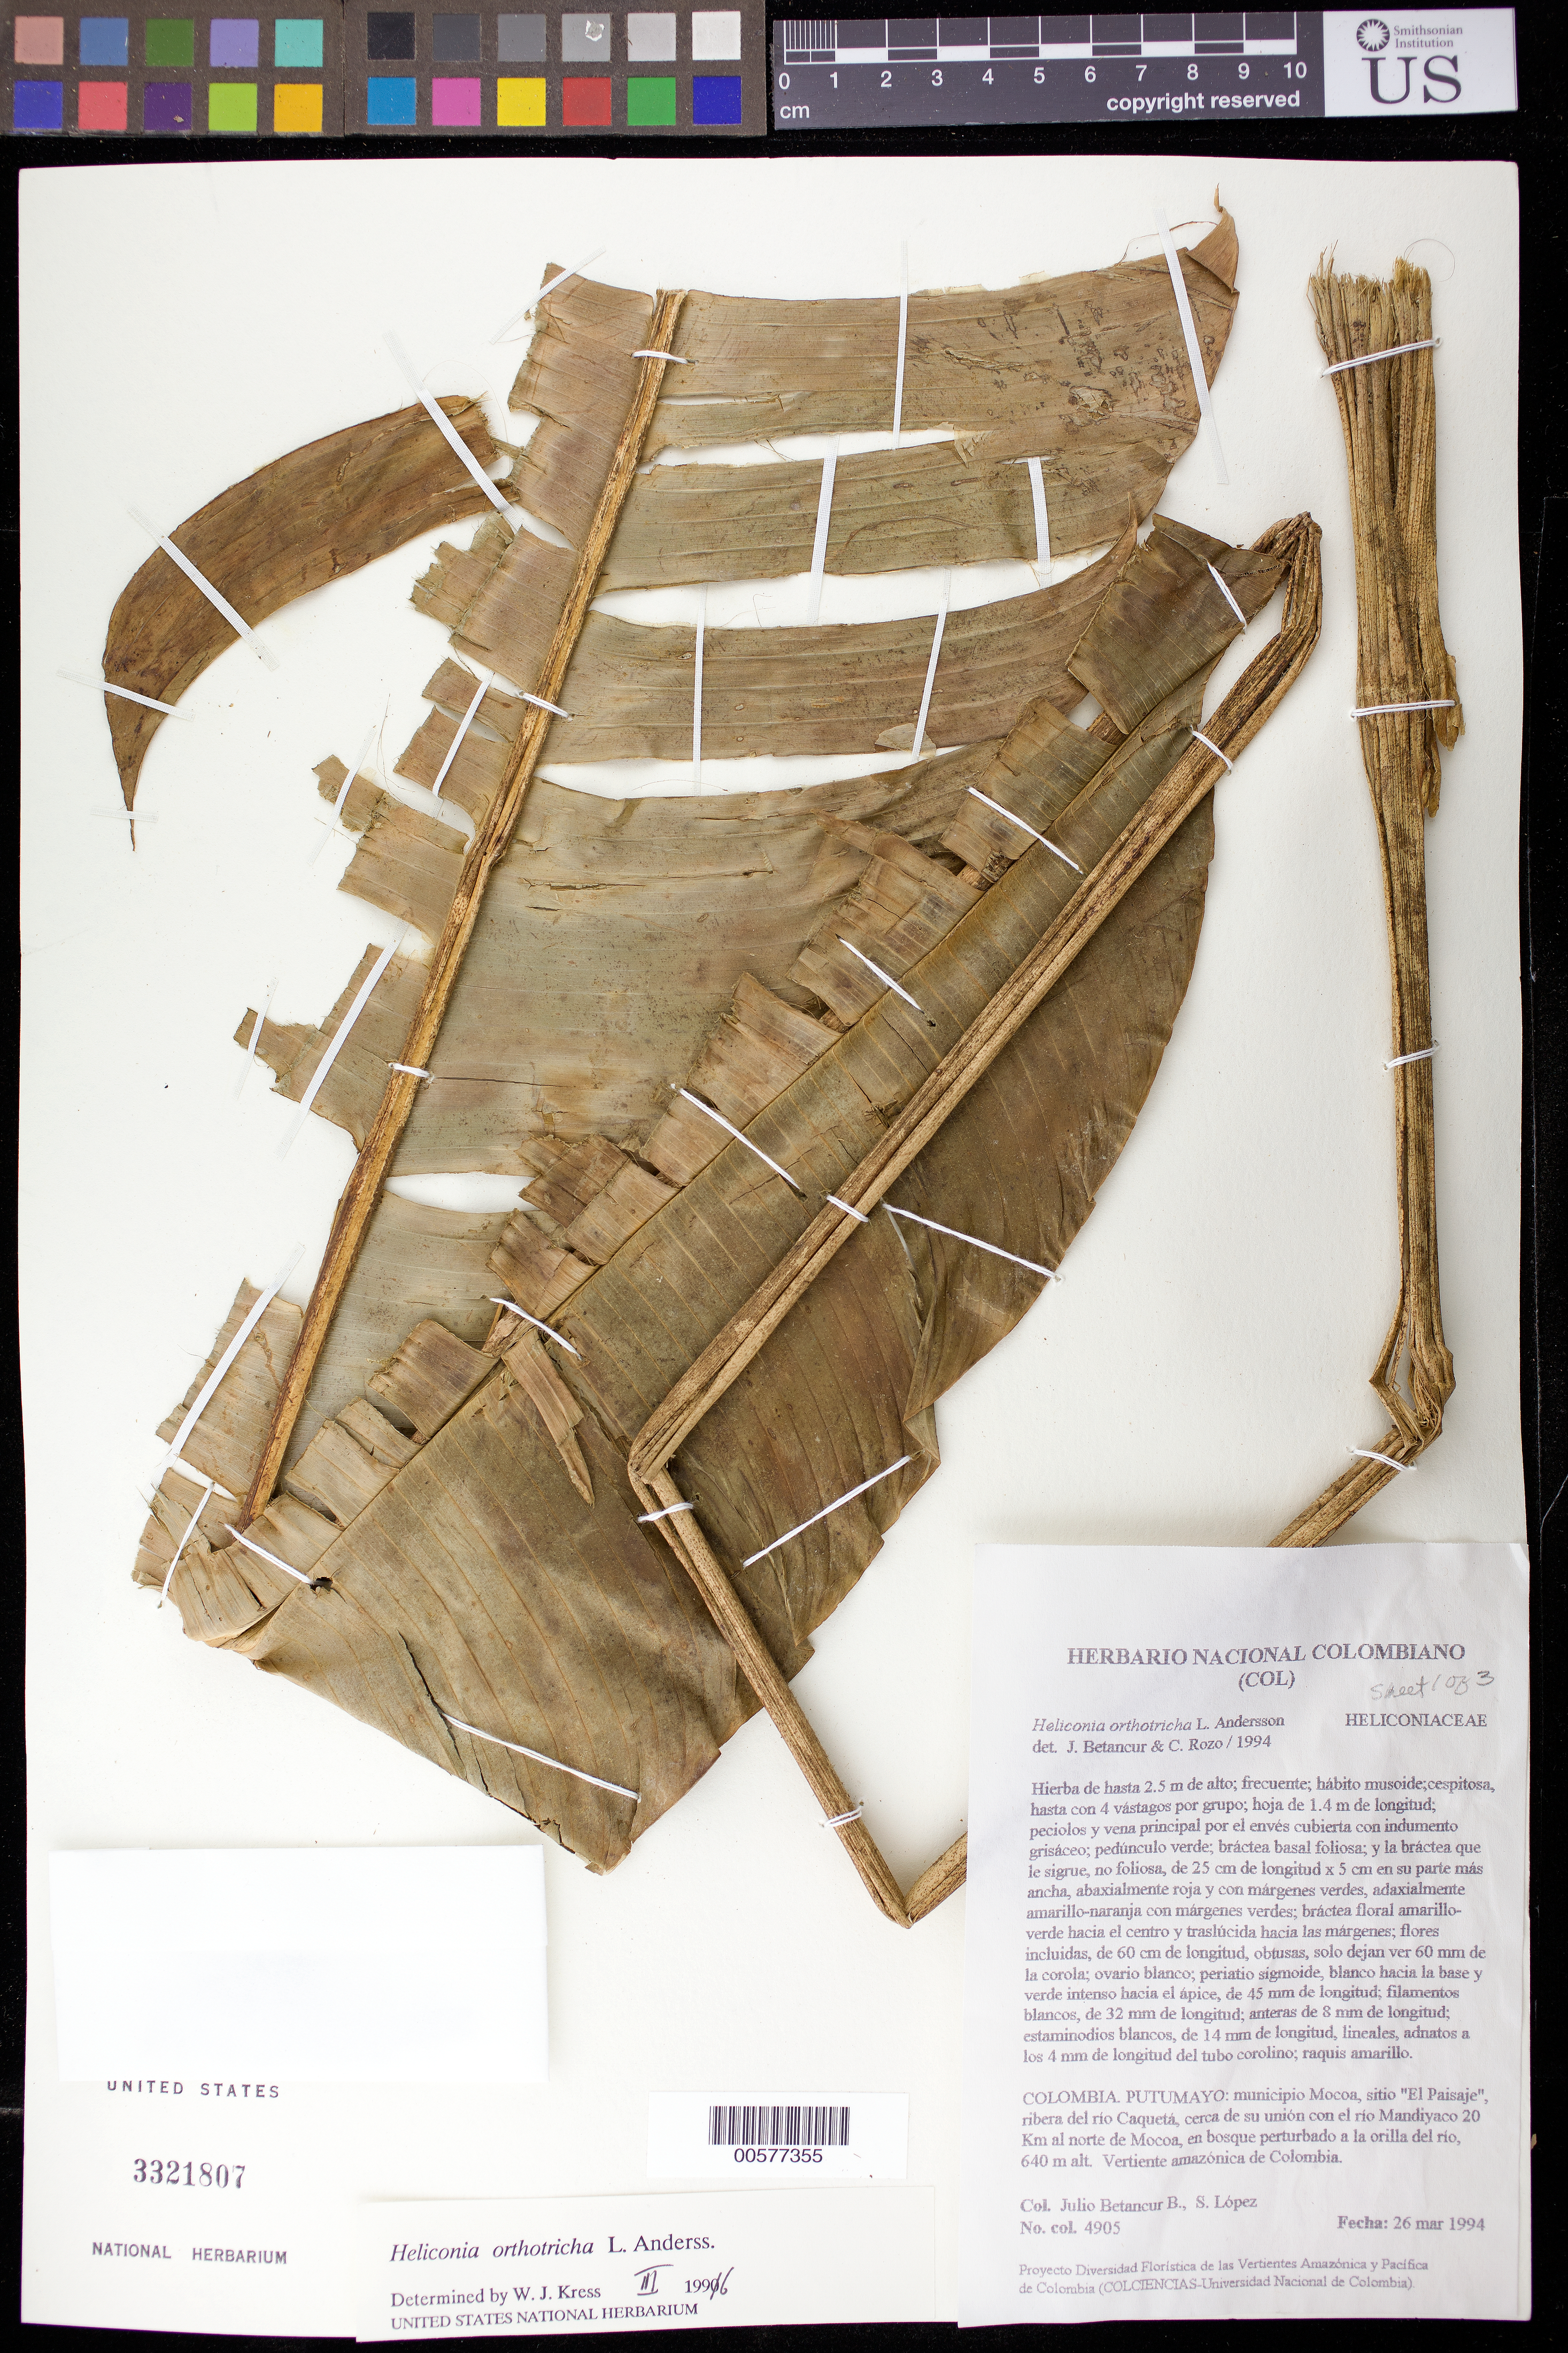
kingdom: Plantae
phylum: Tracheophyta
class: Liliopsida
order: Zingiberales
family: Heliconiaceae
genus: Heliconia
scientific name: Heliconia orthotricha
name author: L. Andersson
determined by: Betancur, J. C.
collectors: J. C. Betancur & S. Lopez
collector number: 4905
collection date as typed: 26 Mar 1994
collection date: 1994-03-26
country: Colombia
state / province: Putumayo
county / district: Mocoa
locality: El Paisaje site on Rio Caqueta shore, disturbed forest along river, near the merge with Rio Mandiyaco, 20 Km N of Mocoa.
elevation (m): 640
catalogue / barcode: US 3321807